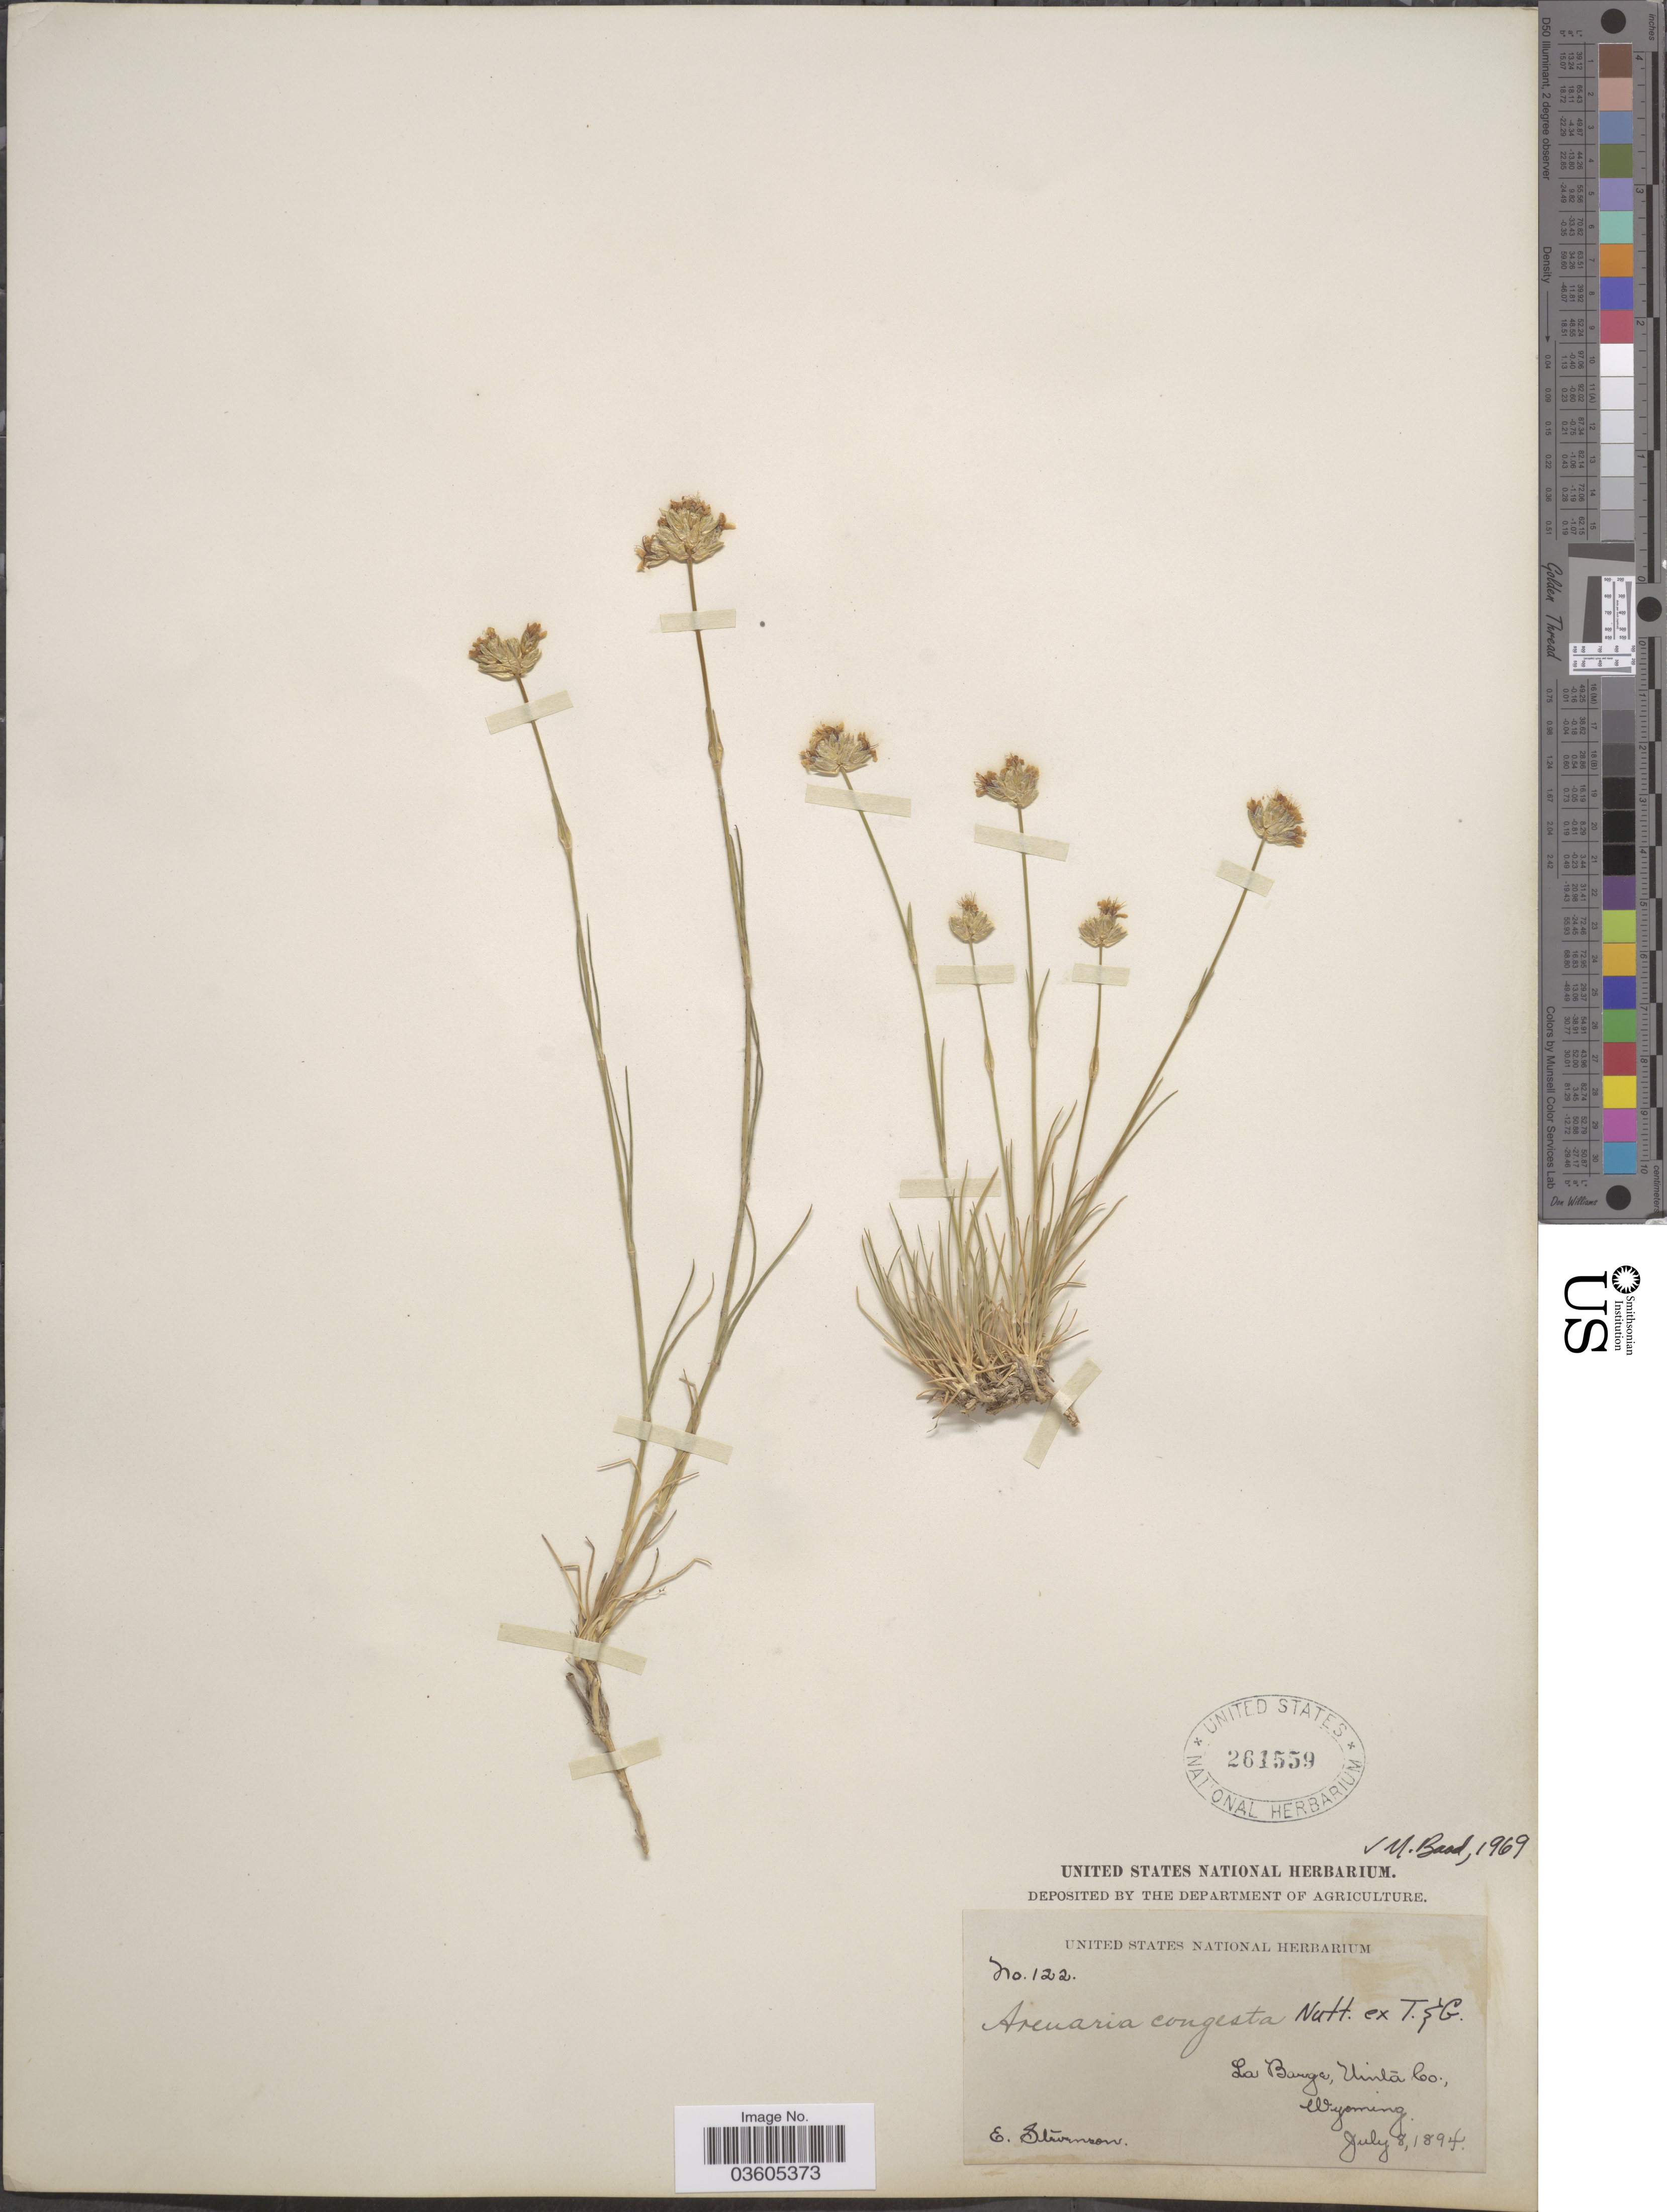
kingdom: Plantae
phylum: Tracheophyta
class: Magnoliopsida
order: Caryophyllales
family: Caryophyllaceae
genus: Eremogone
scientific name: Eremogone congesta var. congesta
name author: (Nutt.) Ikonn.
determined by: Strong, Mark T., (BOT), Smithsonian Institution - National Museum of Natural History (UNITED STATES)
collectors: E. Stevenson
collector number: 122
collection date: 1894-07-08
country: United States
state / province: Wyoming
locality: La Barge, Uinta Co.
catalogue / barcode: US 261559